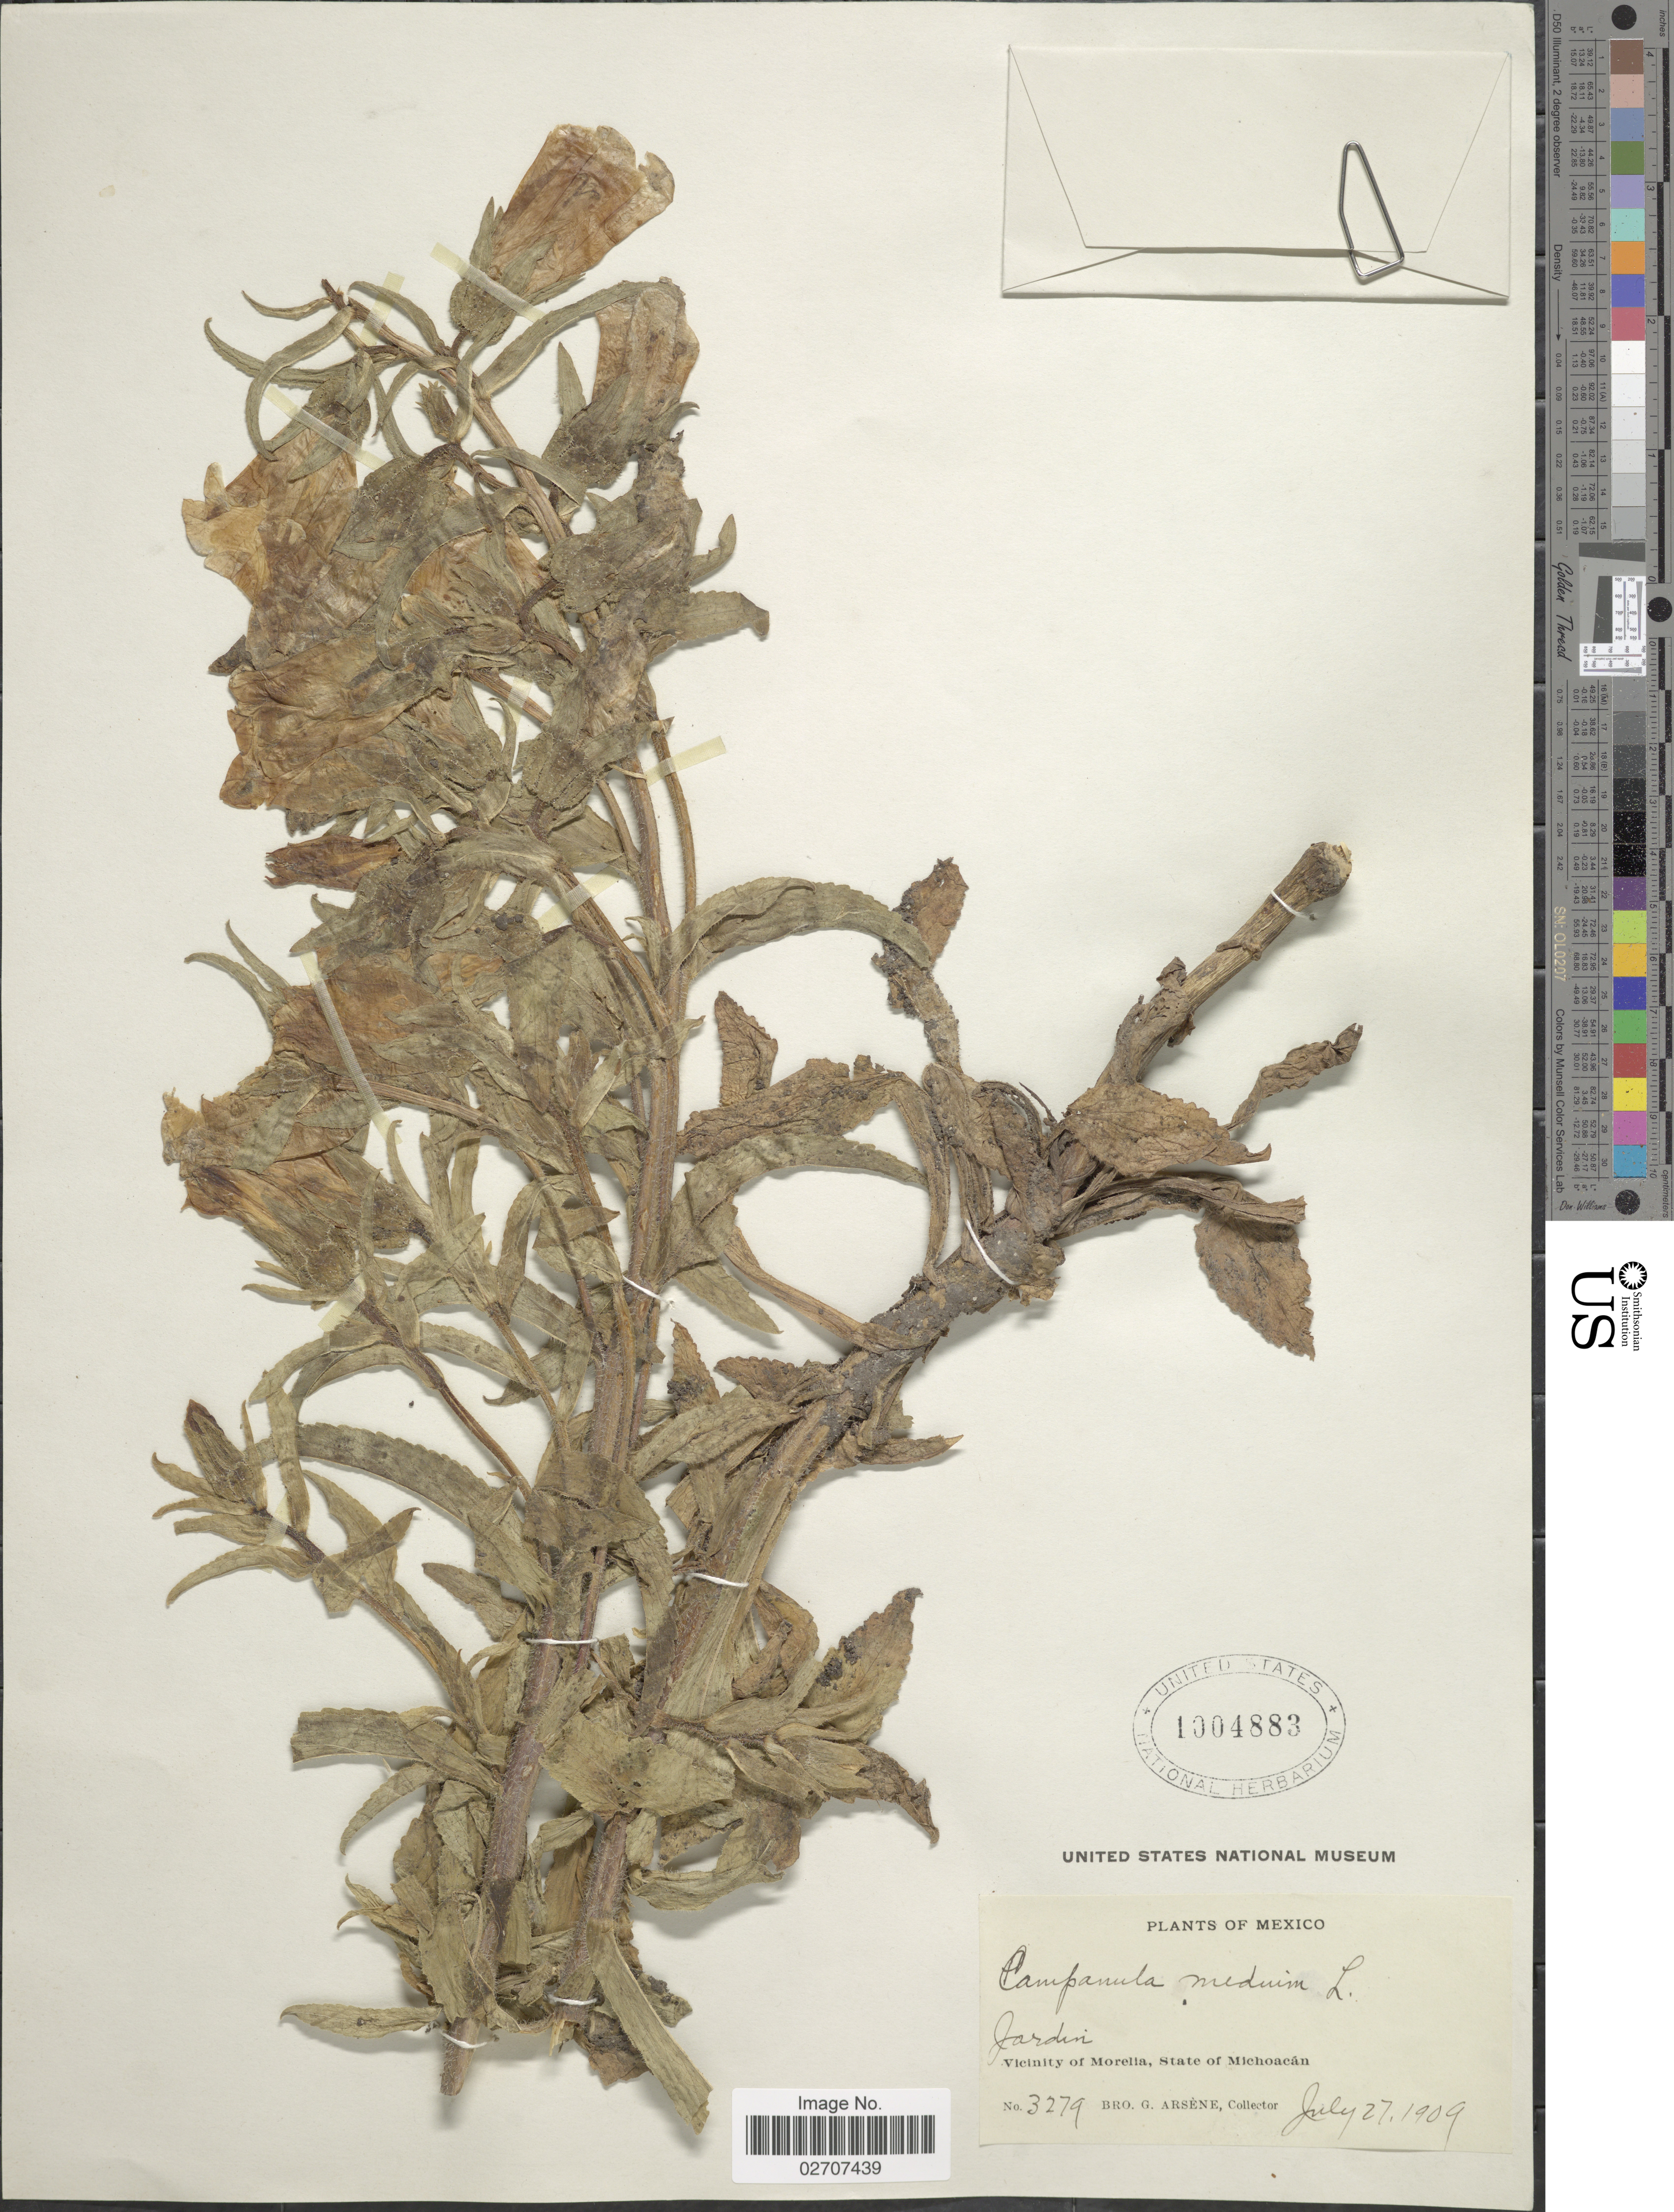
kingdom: Plantae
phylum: Tracheophyta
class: Magnoliopsida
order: Asterales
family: Campanulaceae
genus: Campanula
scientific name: Campanula medium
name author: L.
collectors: Bro. G. Arsène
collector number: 3279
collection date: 1909-07-27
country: Mexico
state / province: Michoacán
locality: Jardin, Vicinity of Morelia.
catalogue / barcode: US 1004883